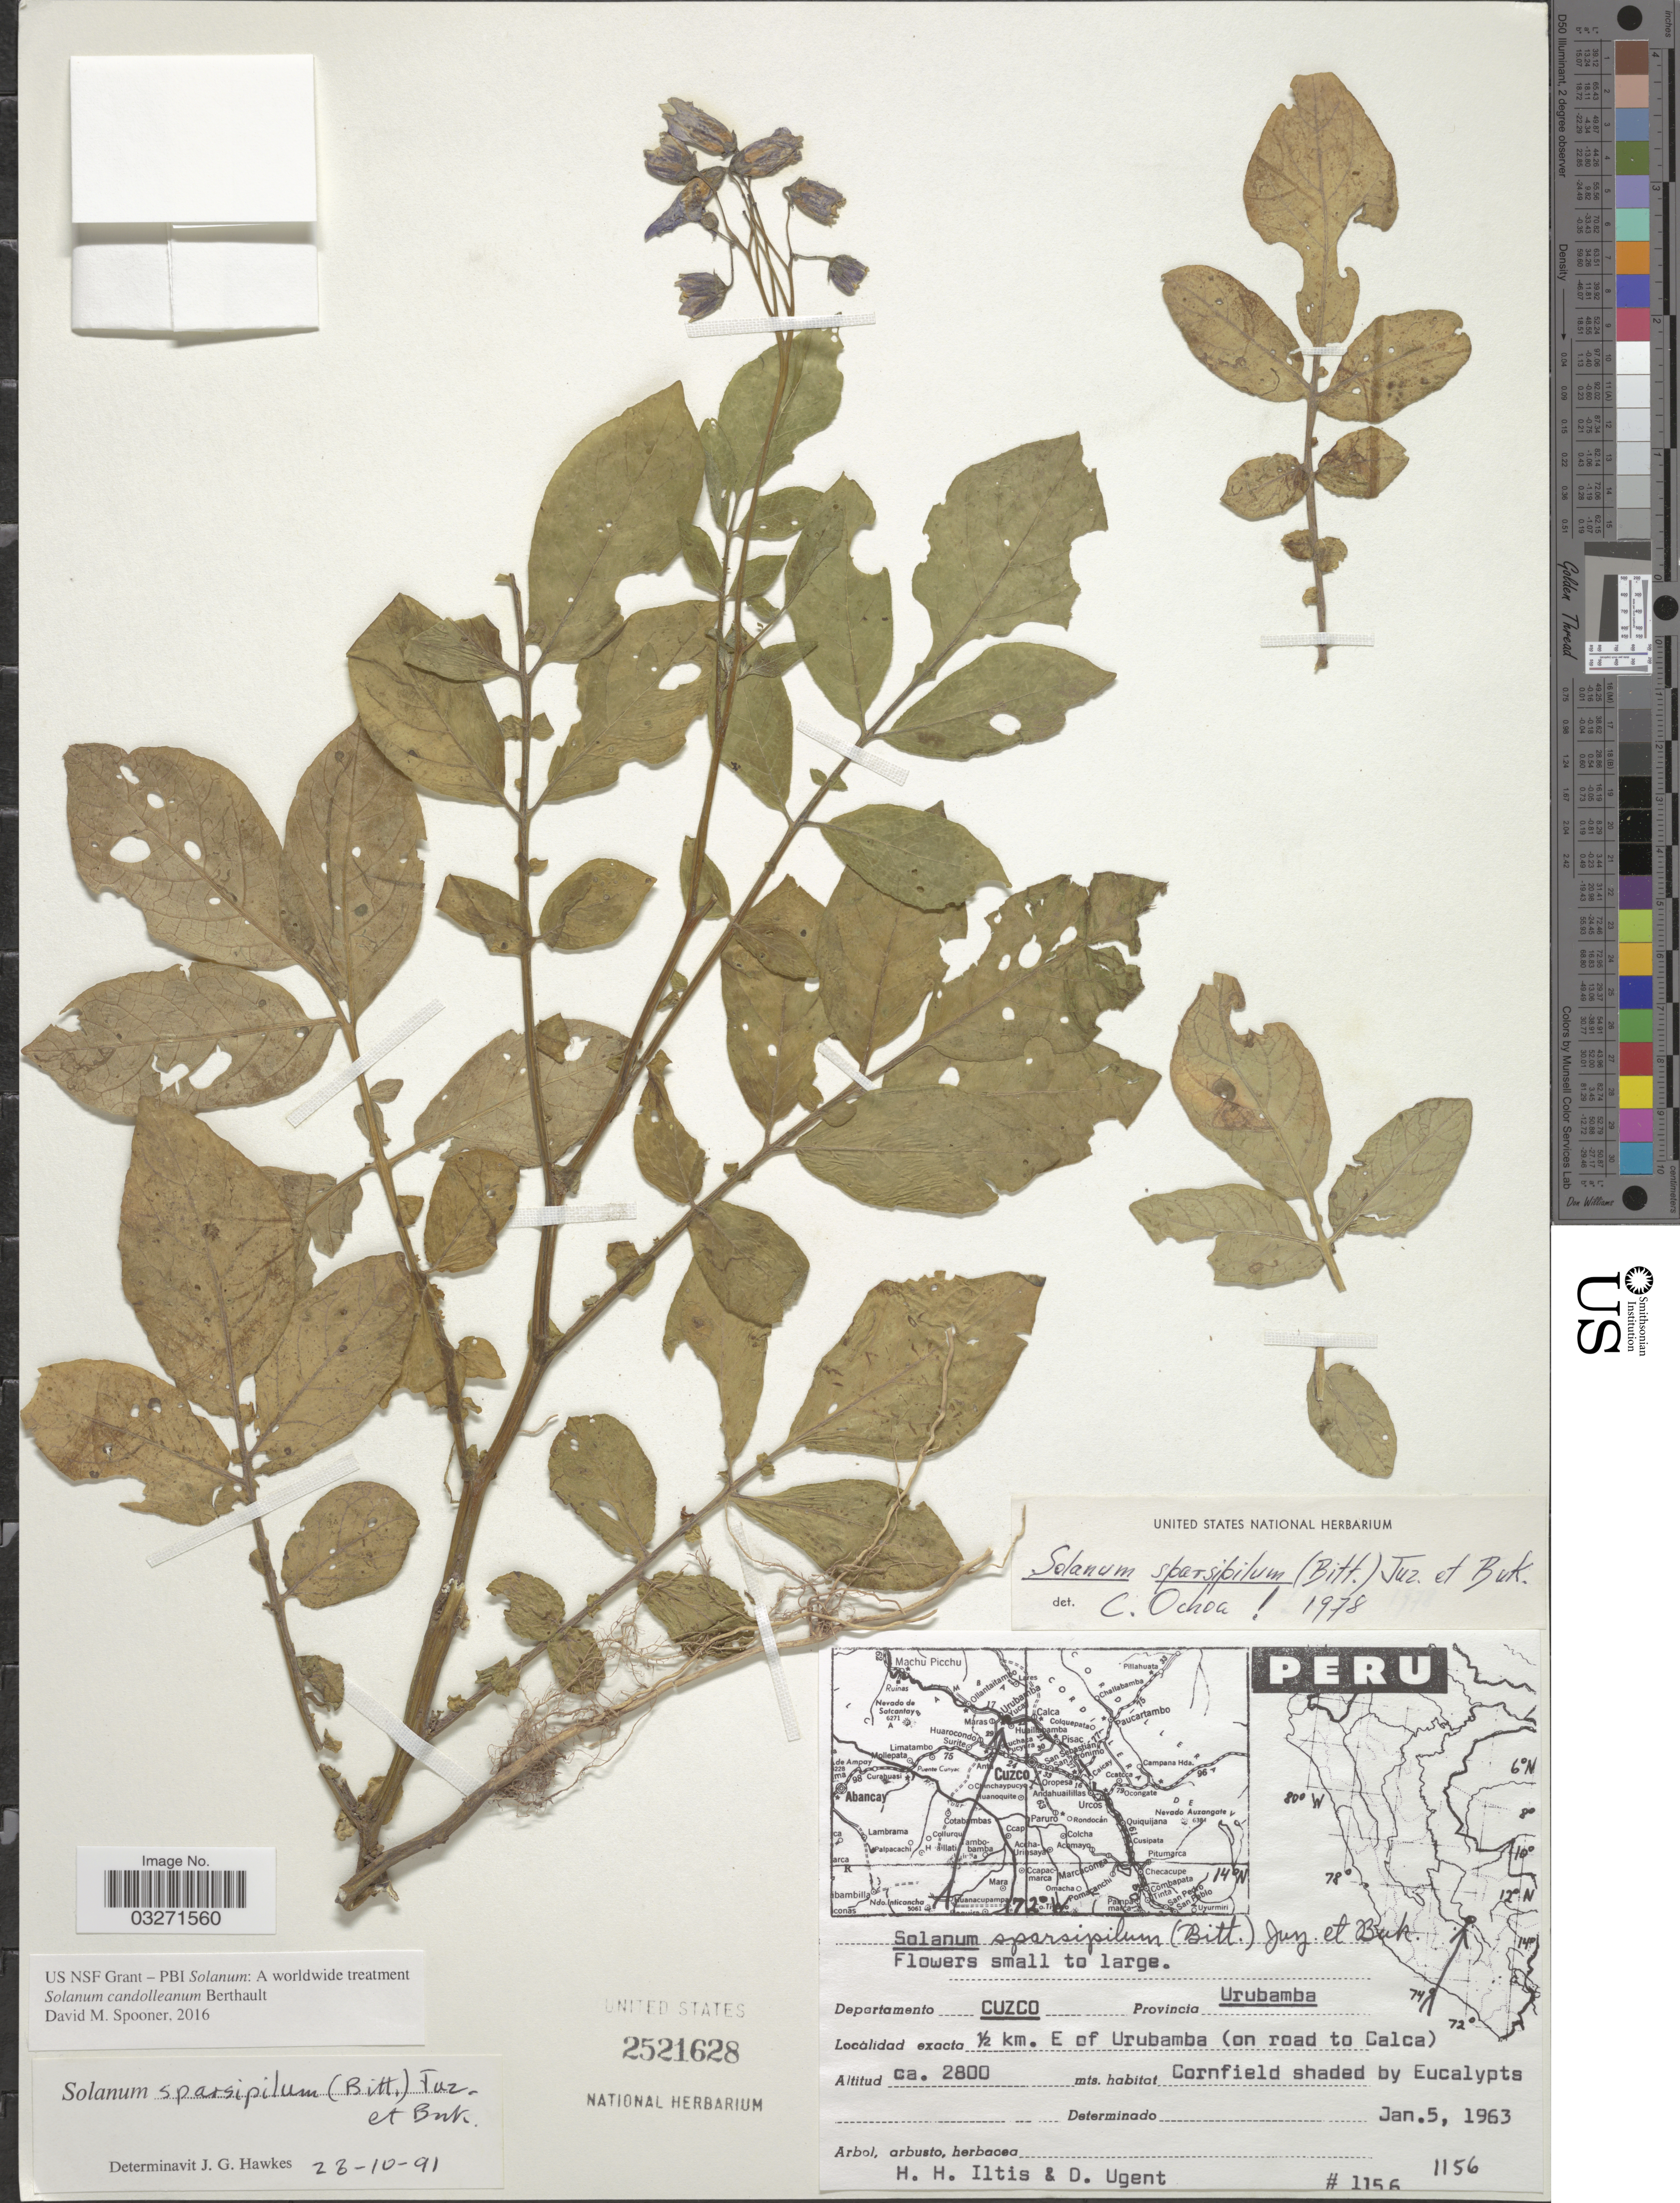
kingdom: Plantae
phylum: Tracheophyta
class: Magnoliopsida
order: Solanales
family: Solanaceae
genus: Solanum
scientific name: Solanum candolleanum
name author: Berthault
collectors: H. H. Iltis & D. Ugent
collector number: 1156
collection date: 1963-01-05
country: Peru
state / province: Cusco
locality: Provincia Urubamba. ½ km. E of Urubamba (on road to Calca).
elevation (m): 2800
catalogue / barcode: US 2521628